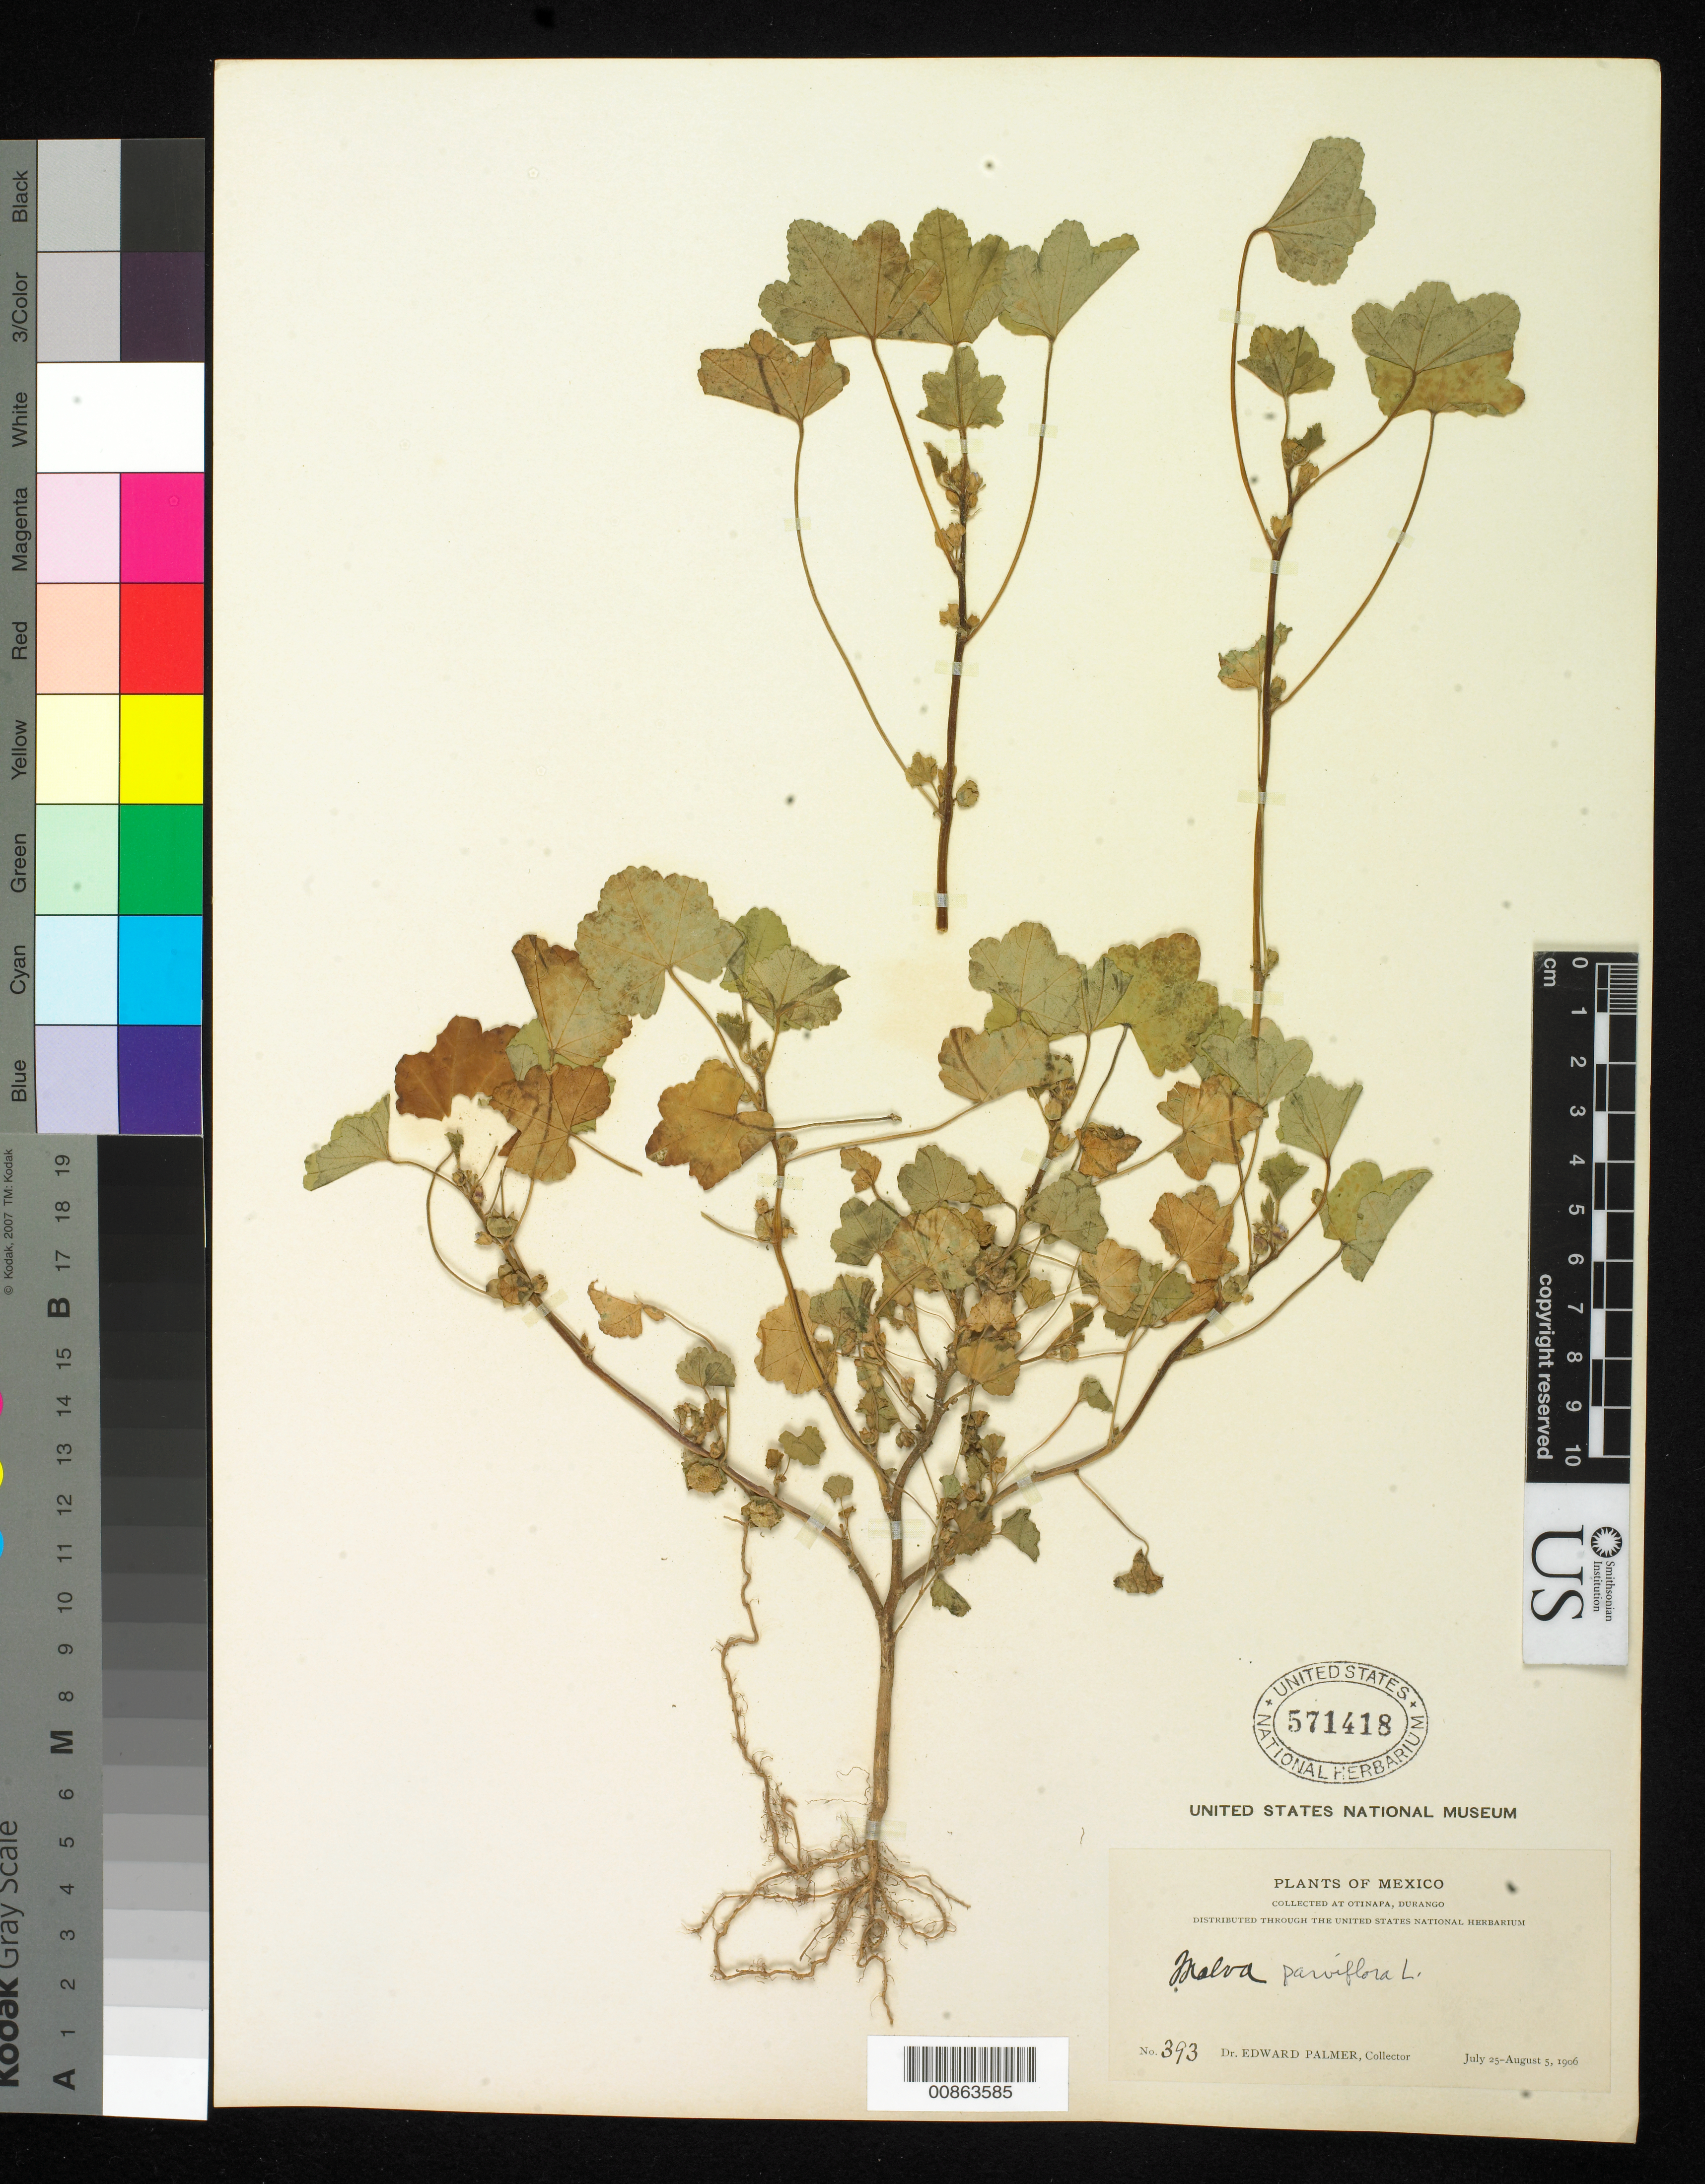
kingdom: Plantae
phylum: Tracheophyta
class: Magnoliopsida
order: Malvales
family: Malvaceae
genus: Malva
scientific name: Malva parviflora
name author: L.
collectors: E. Palmer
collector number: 393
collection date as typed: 25 Jul 1906 to 05 Aug 1906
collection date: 1906-07-25/1906-08-05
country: Mexico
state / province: Durango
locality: Otinapa, Durango.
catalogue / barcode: US 571418